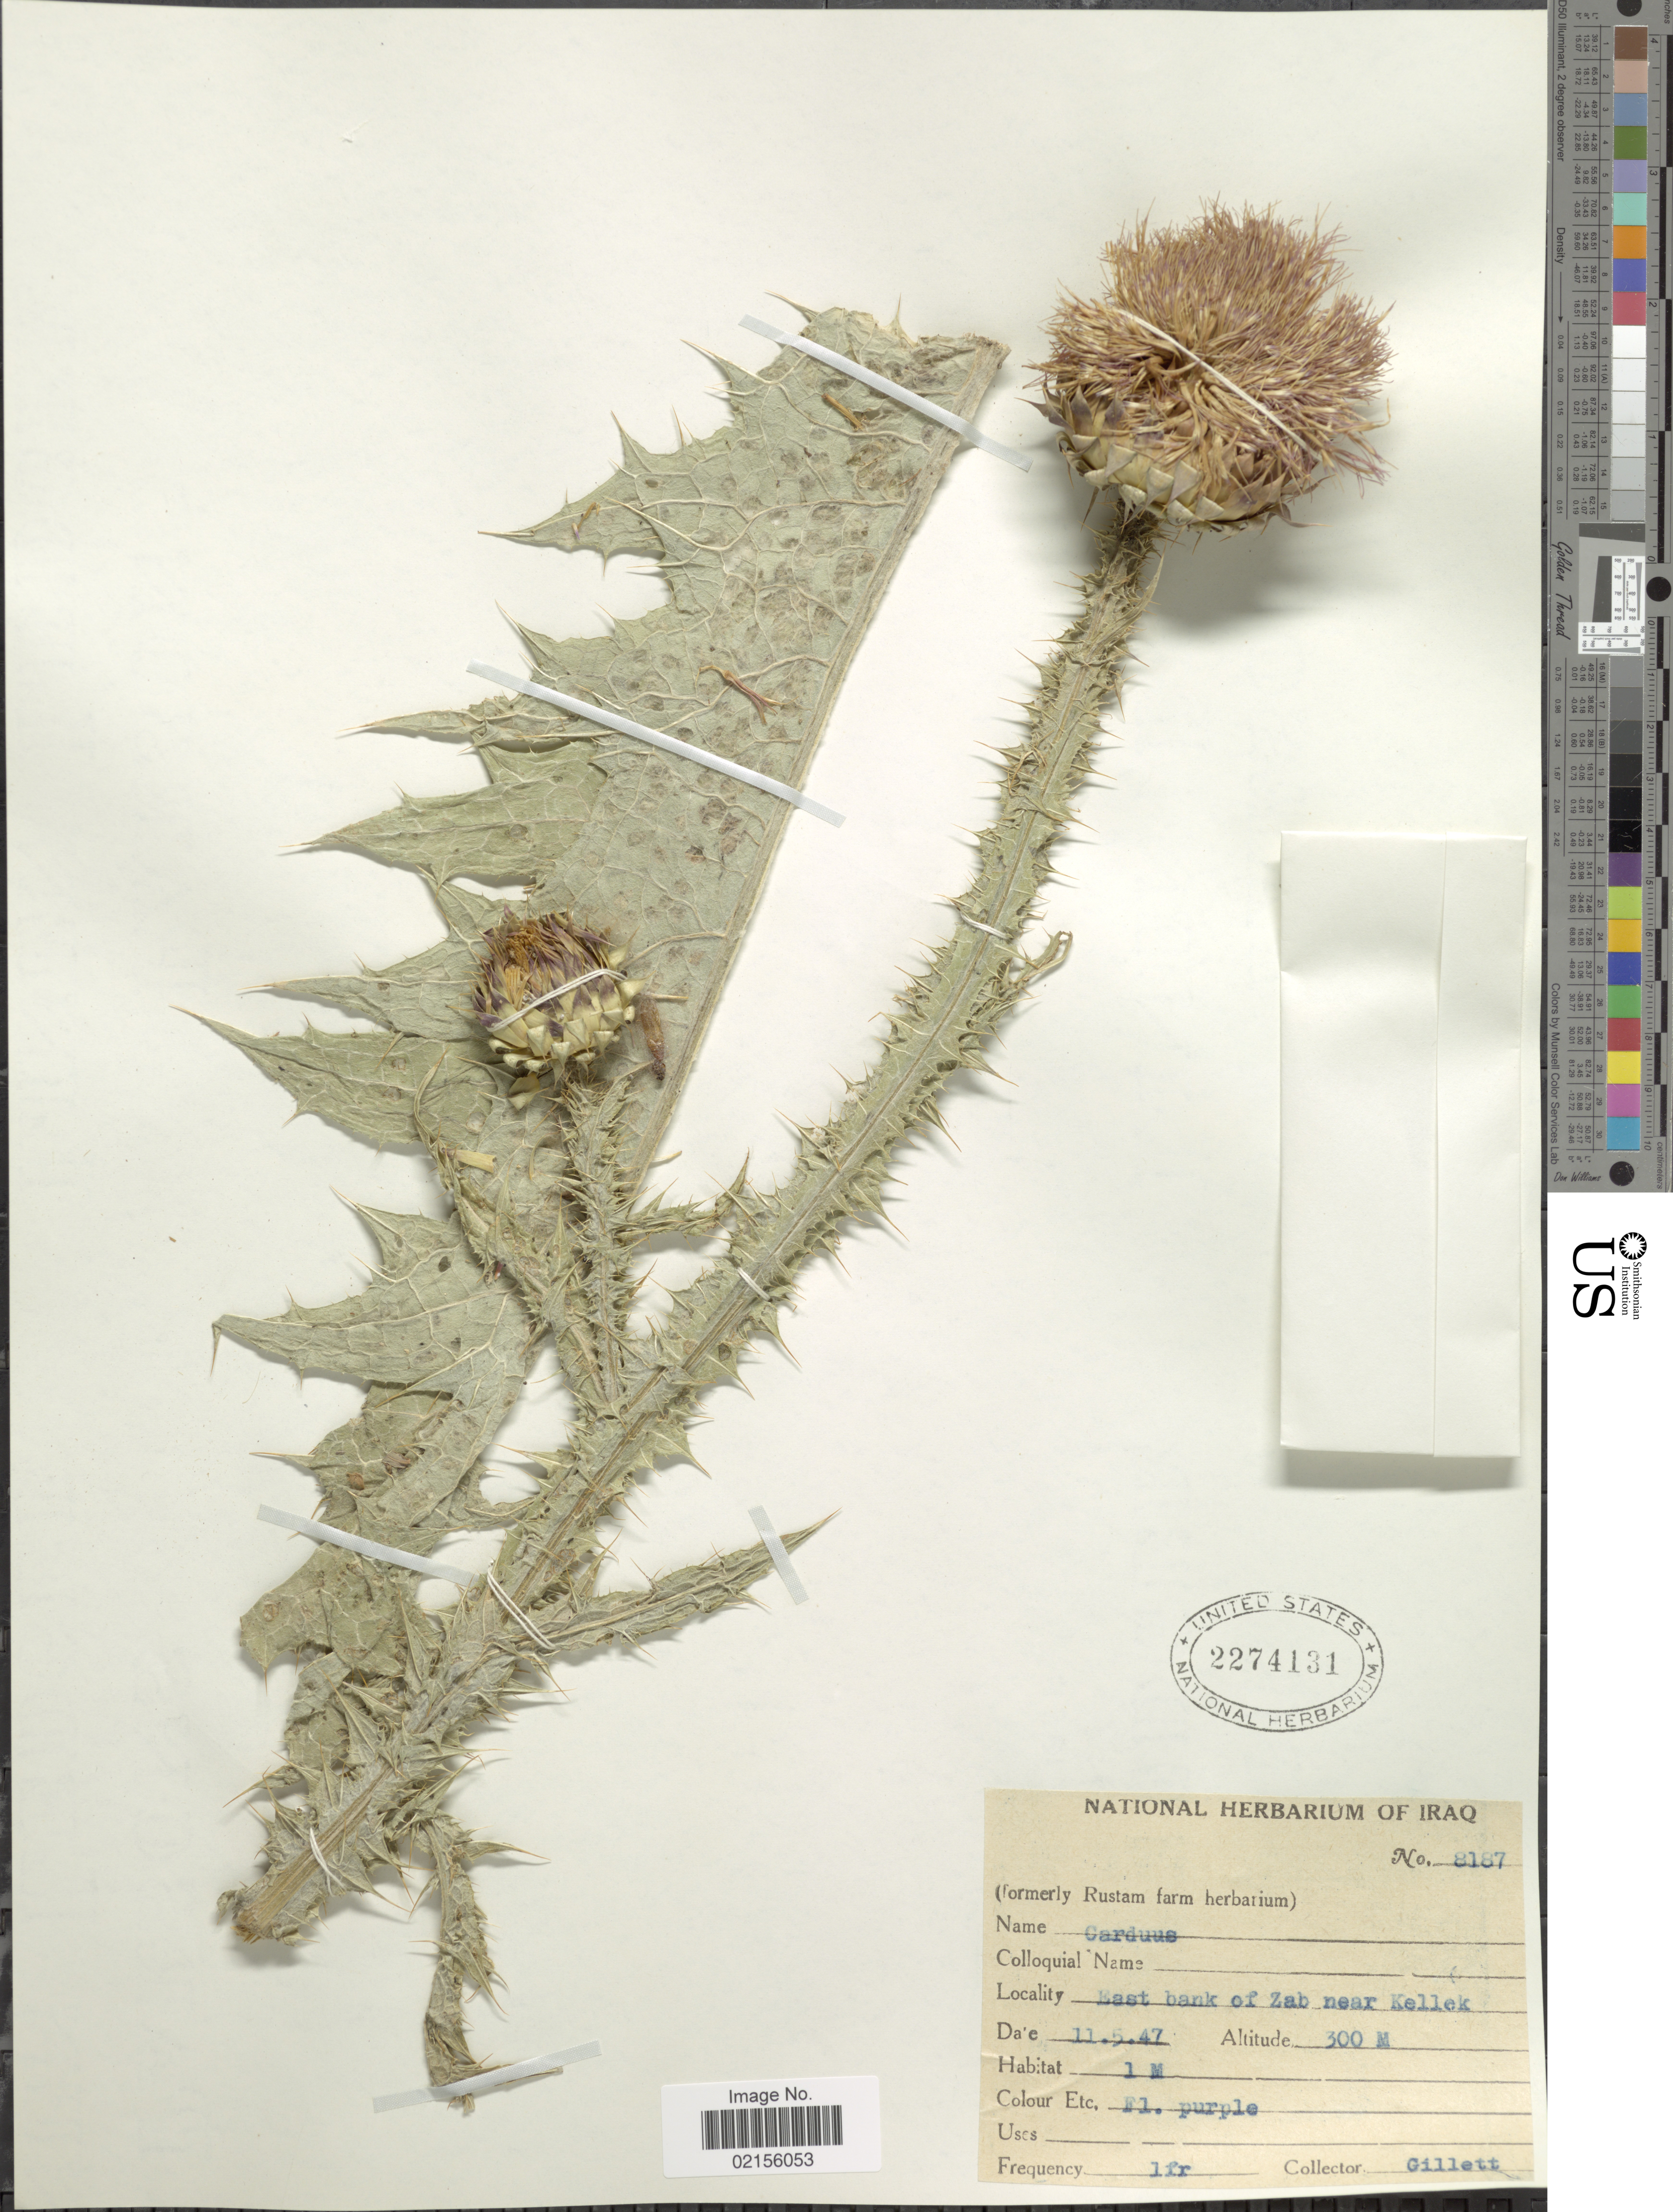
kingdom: Plantae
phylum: Tracheophyta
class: Magnoliopsida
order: Asterales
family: Asteraceae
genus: Carduus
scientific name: Carduus sp.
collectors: Gillett, --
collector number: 8187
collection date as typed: Transcribed d/m/y: 11/5/47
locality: East bank of Zab near Kellek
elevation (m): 300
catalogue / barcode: US 2274131